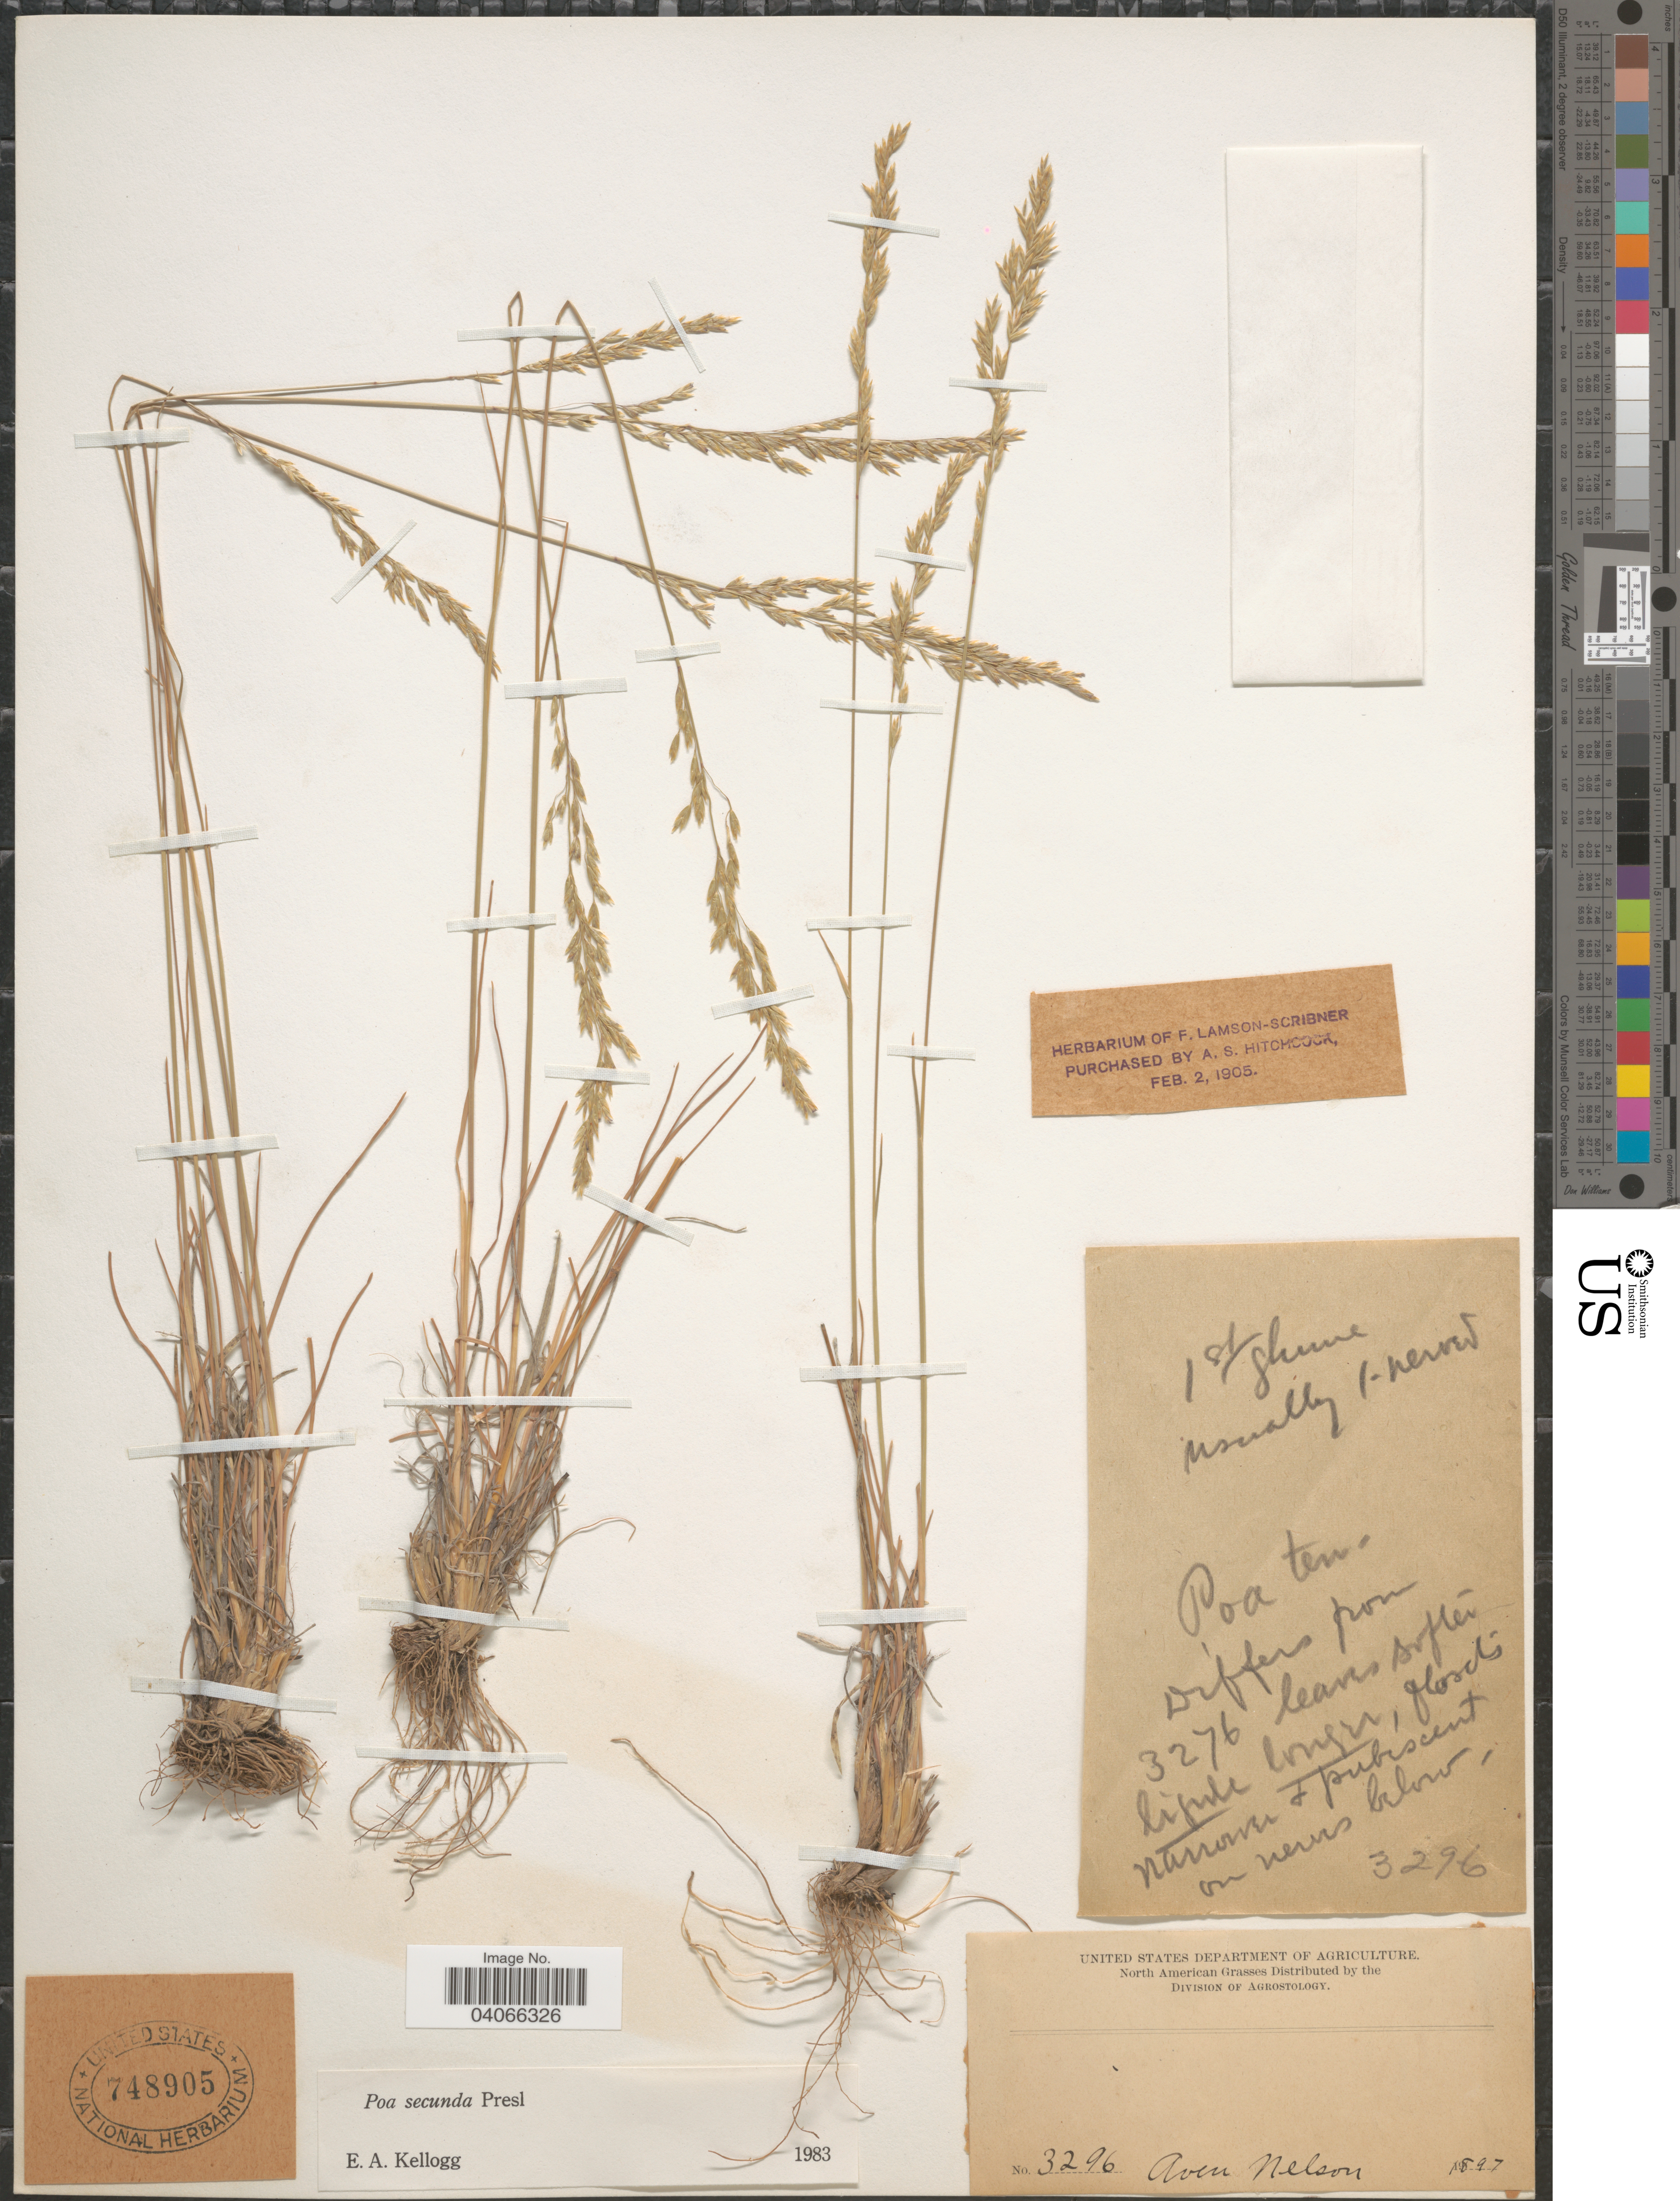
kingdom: Plantae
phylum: Tracheophyta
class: Liliopsida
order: Poales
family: Poaceae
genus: Poa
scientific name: Poa secunda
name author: J. Presl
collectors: E. Nelson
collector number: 3296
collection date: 1897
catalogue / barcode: US 748905